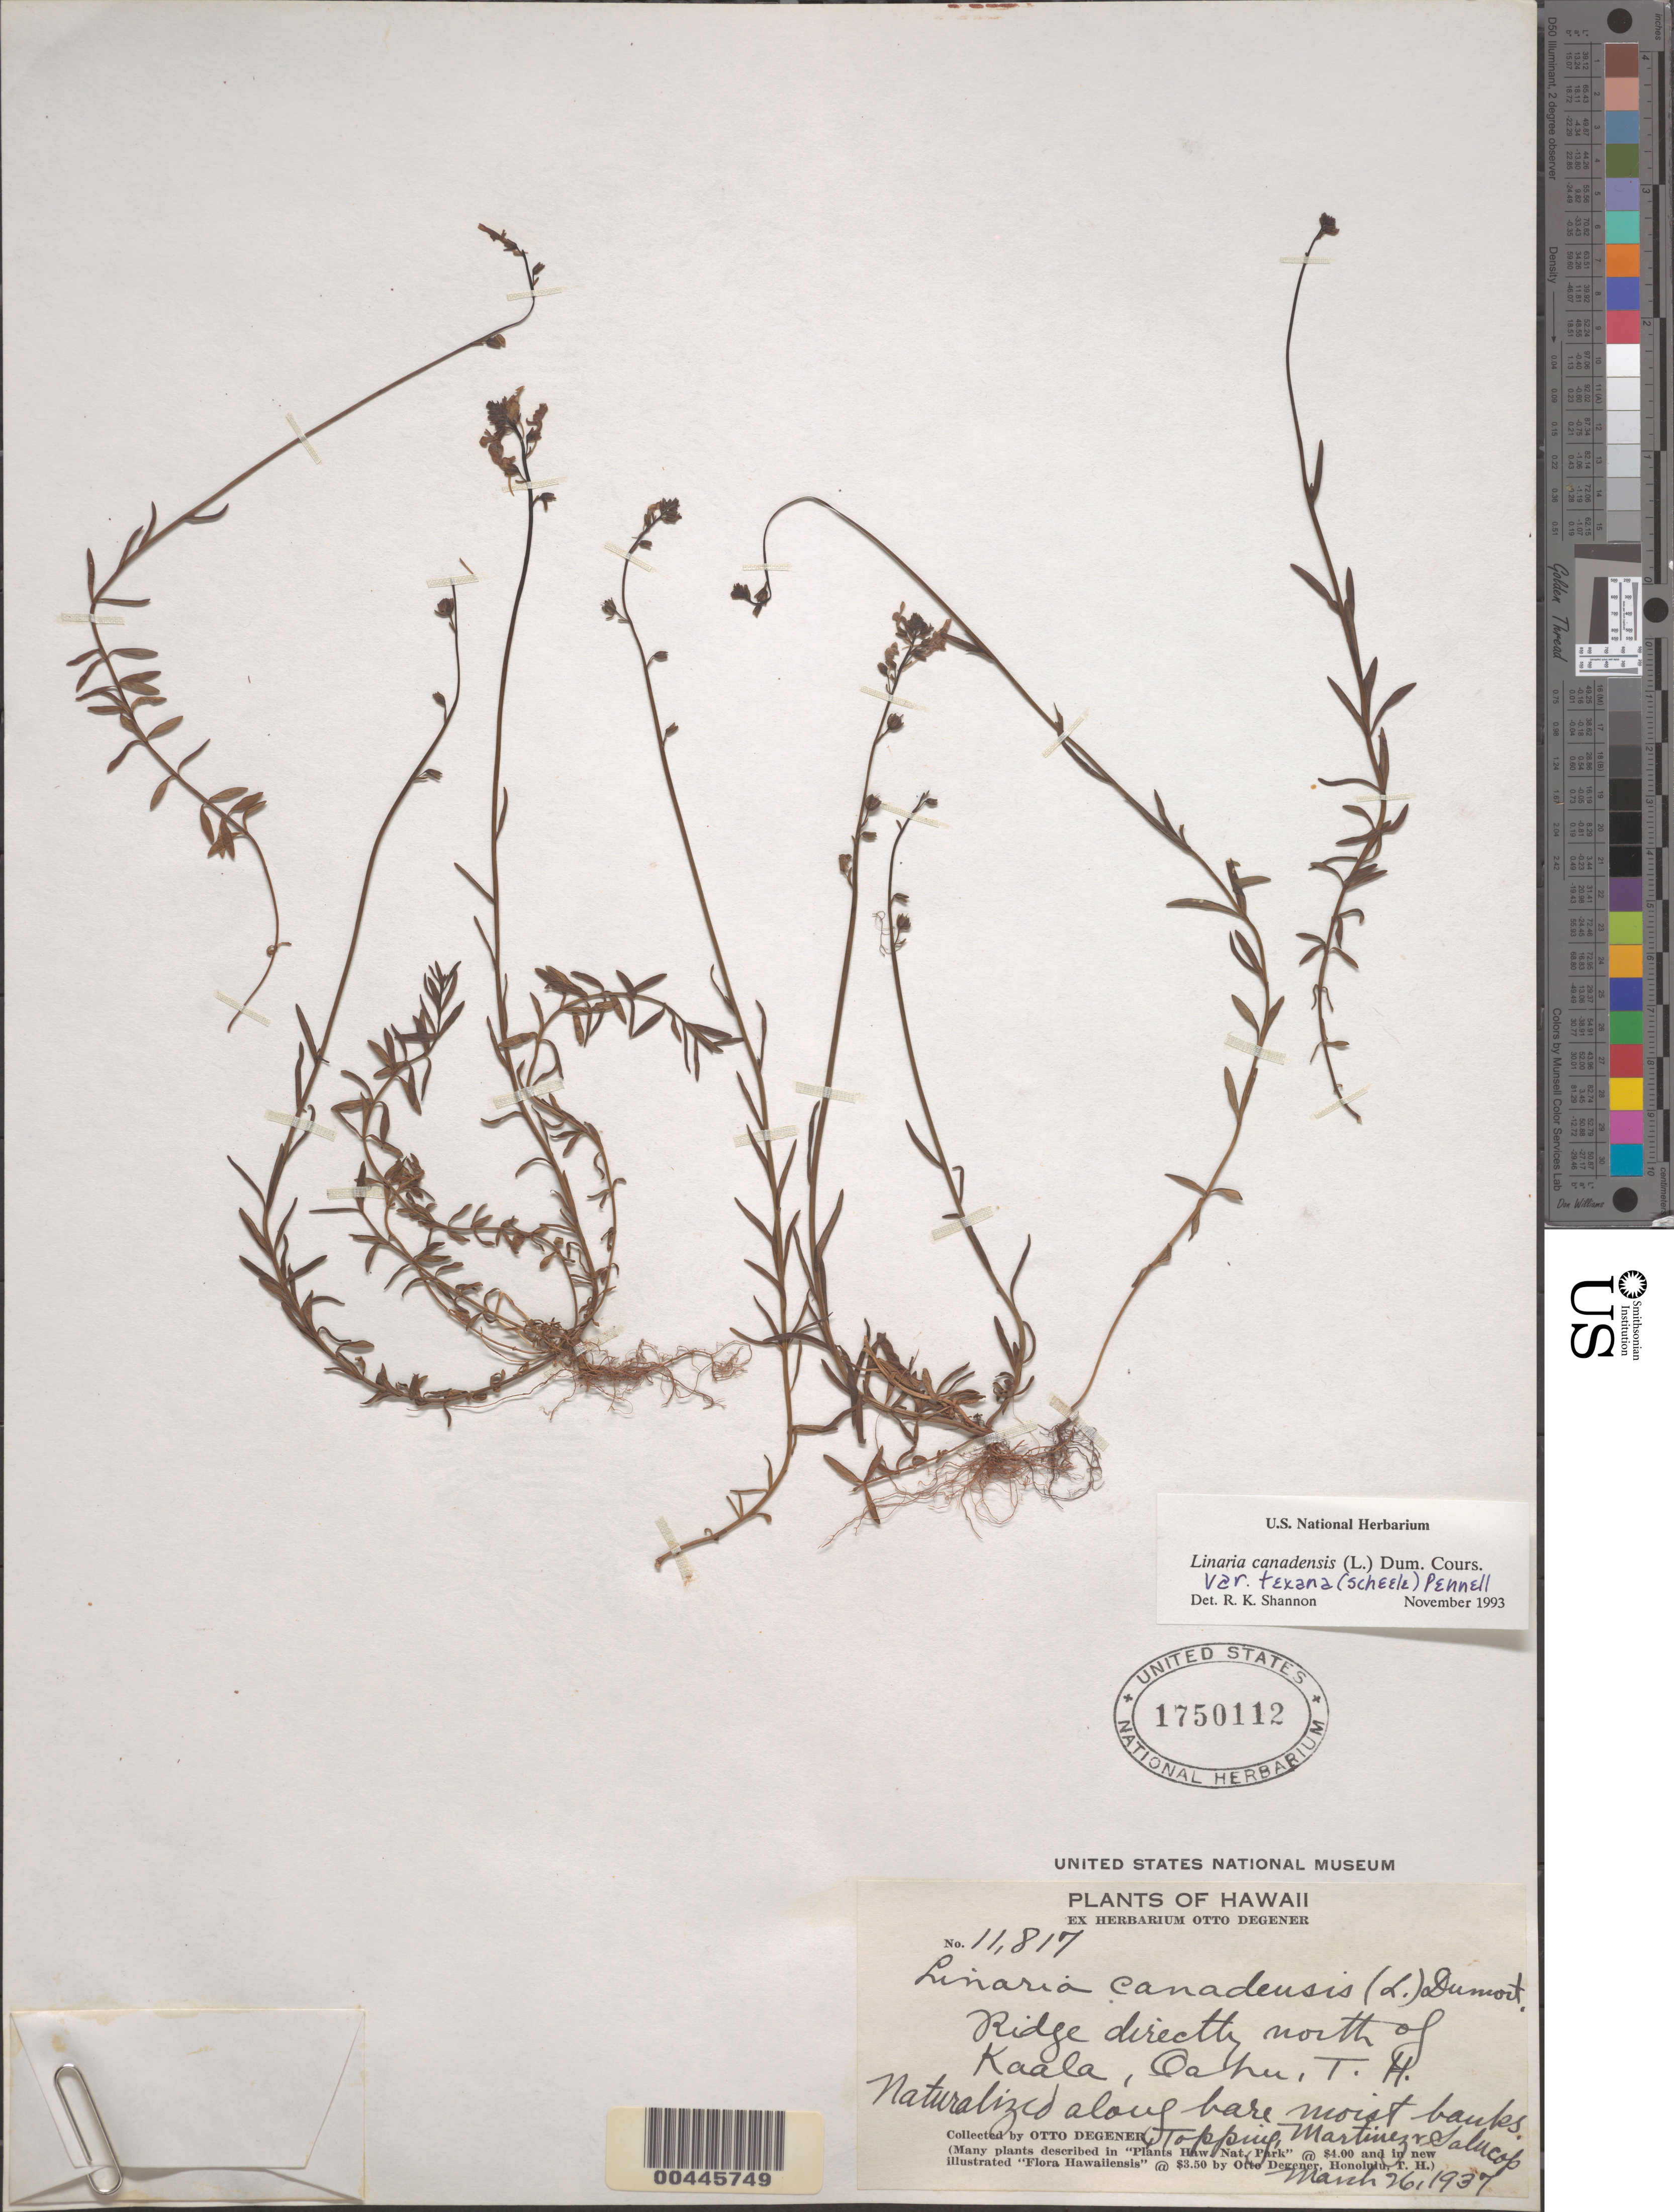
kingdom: Plantae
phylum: Tracheophyta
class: Magnoliopsida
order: Lamiales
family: Plantaginaceae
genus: Nuttallanthus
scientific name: Nuttallanthus texanus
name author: (Scheele) D.A. Sutton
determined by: Wagner, W. L., (BOT), Smithsonian Institution - National Museum of Natural History (UNITED STATES)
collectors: O. Degener, D. L. Topping, -- Martinez & -- Salucop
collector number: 11817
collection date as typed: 26 Mar 1937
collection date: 1937-03-26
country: United States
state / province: Hawaii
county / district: Honolulu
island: Oahu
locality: Ridge directly N of Kaala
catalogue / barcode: US 1750112